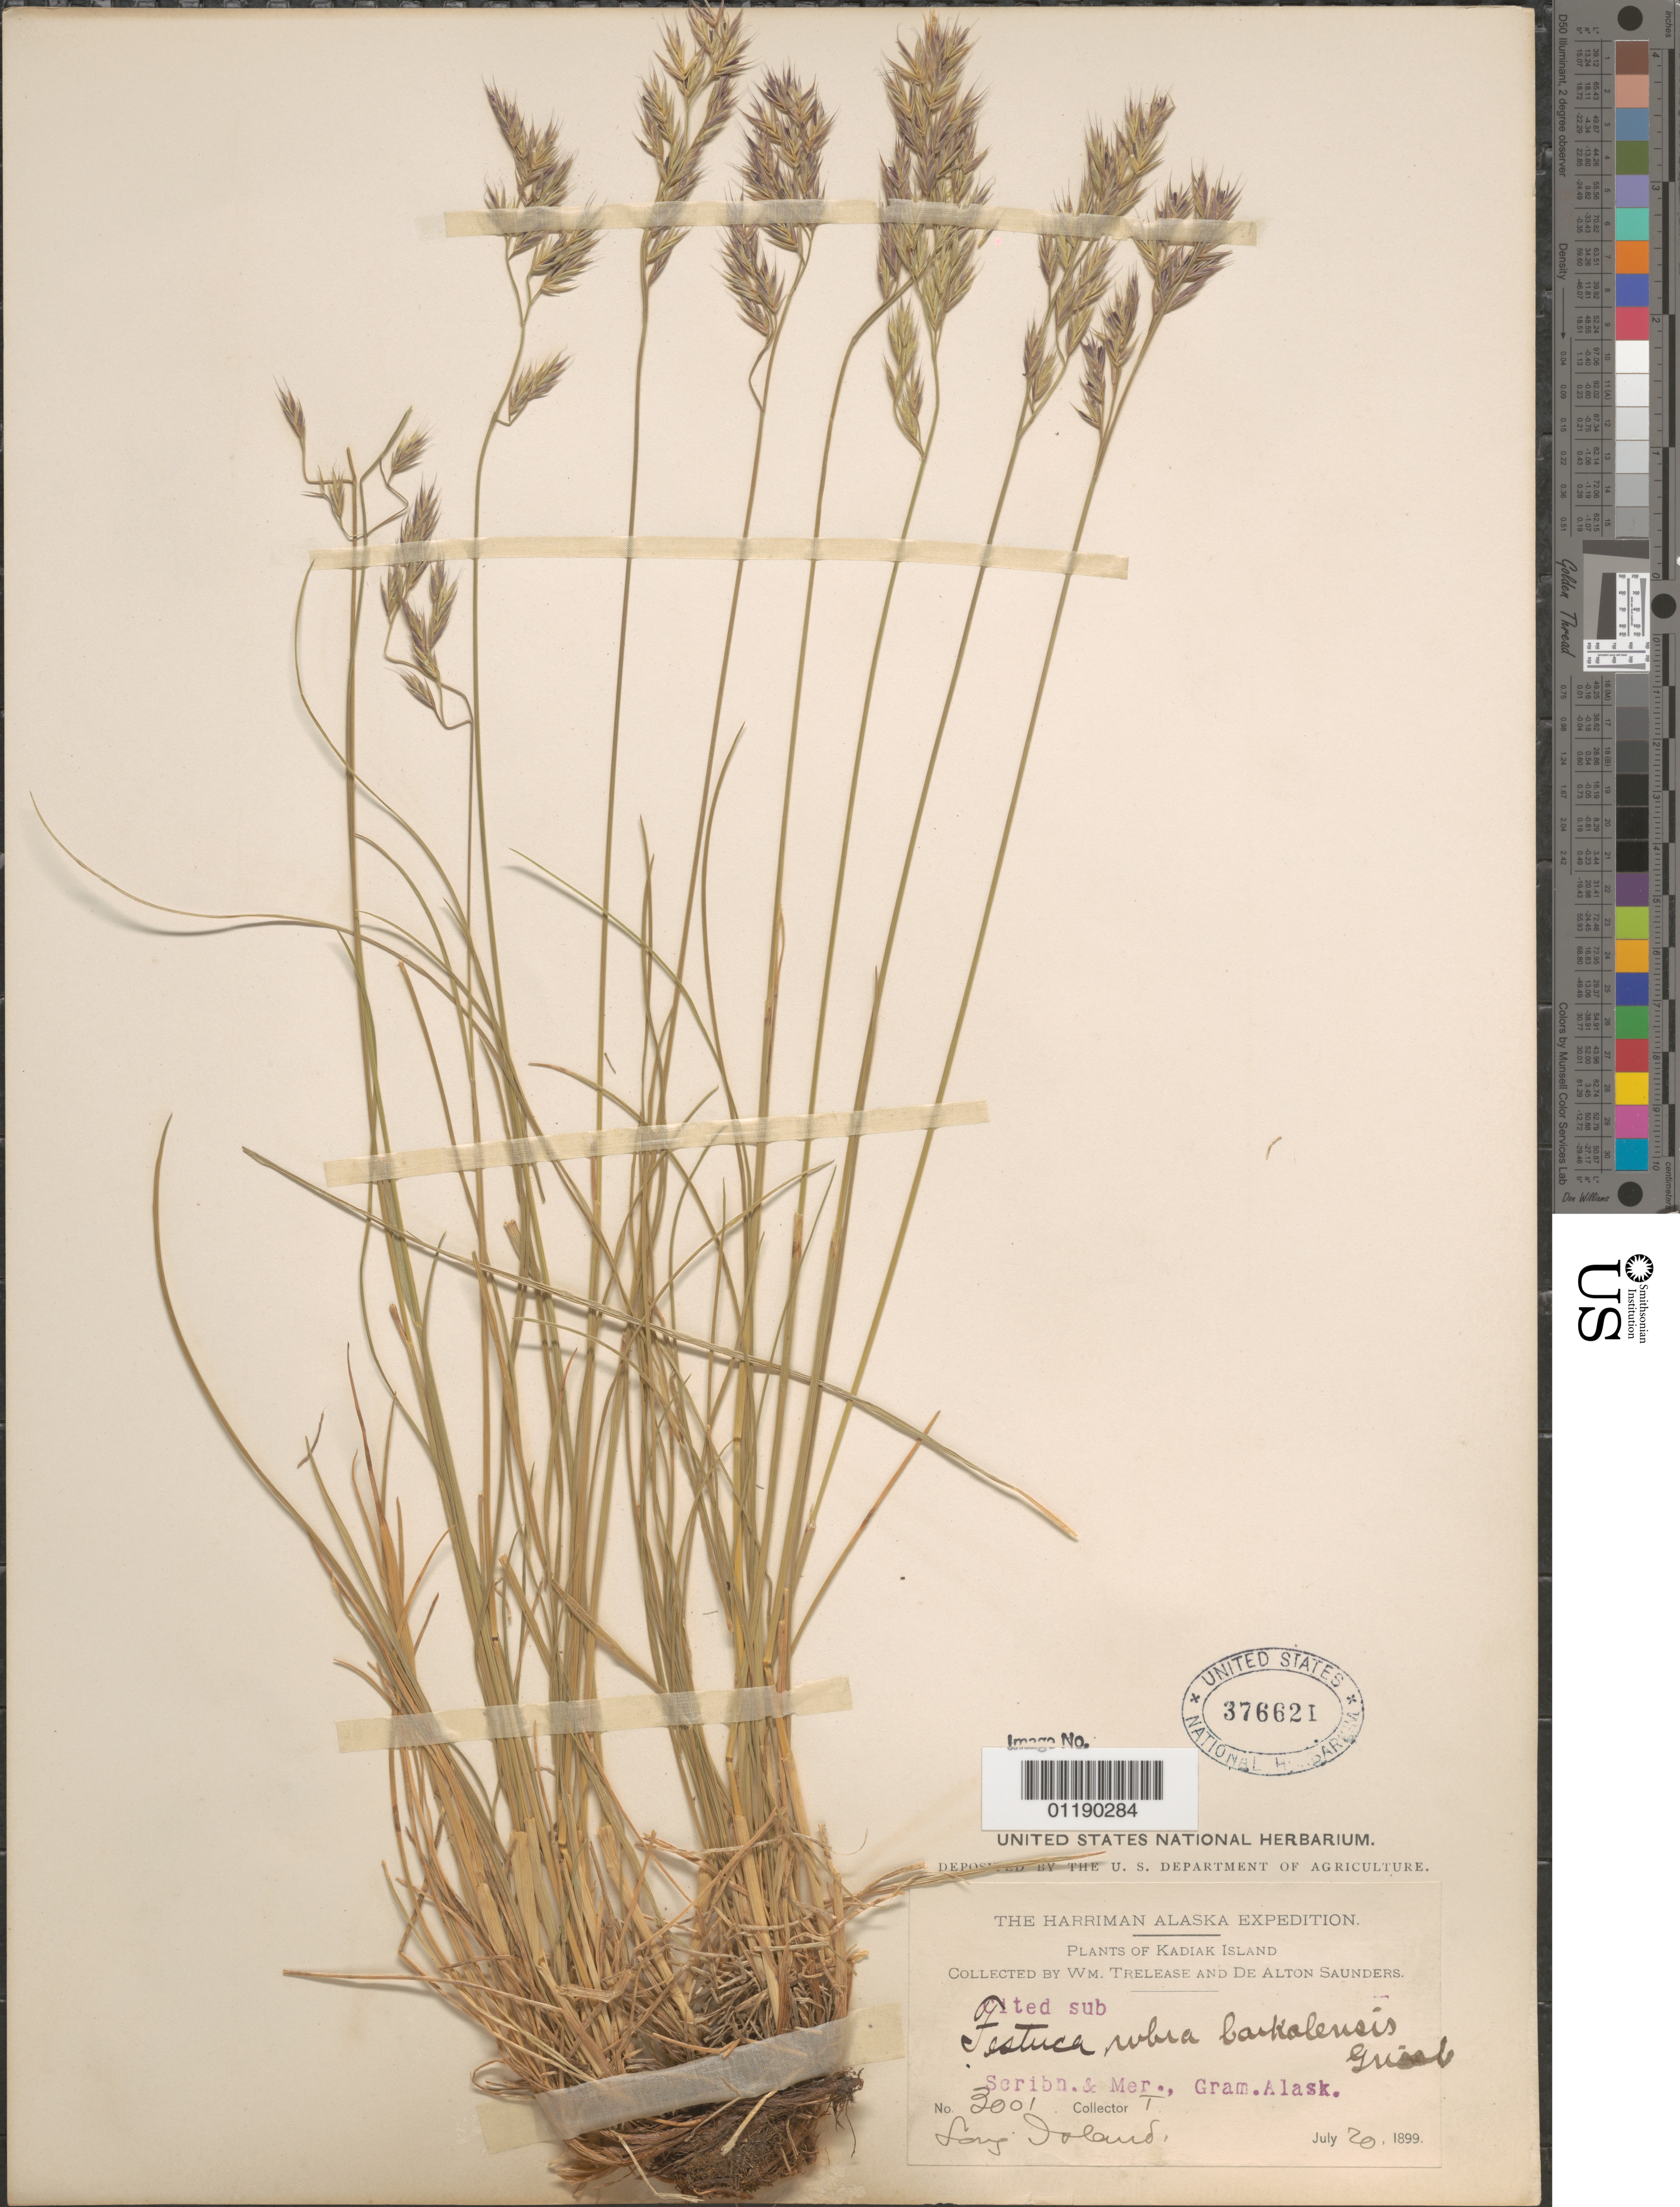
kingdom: Plantae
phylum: Tracheophyta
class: Liliopsida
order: Poales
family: Poaceae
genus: Festuca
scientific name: Festuca rubra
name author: L.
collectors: W. Trelease & D. Saunders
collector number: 3001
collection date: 1899-07-20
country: United States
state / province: Alaska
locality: Long Island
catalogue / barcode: US 376621